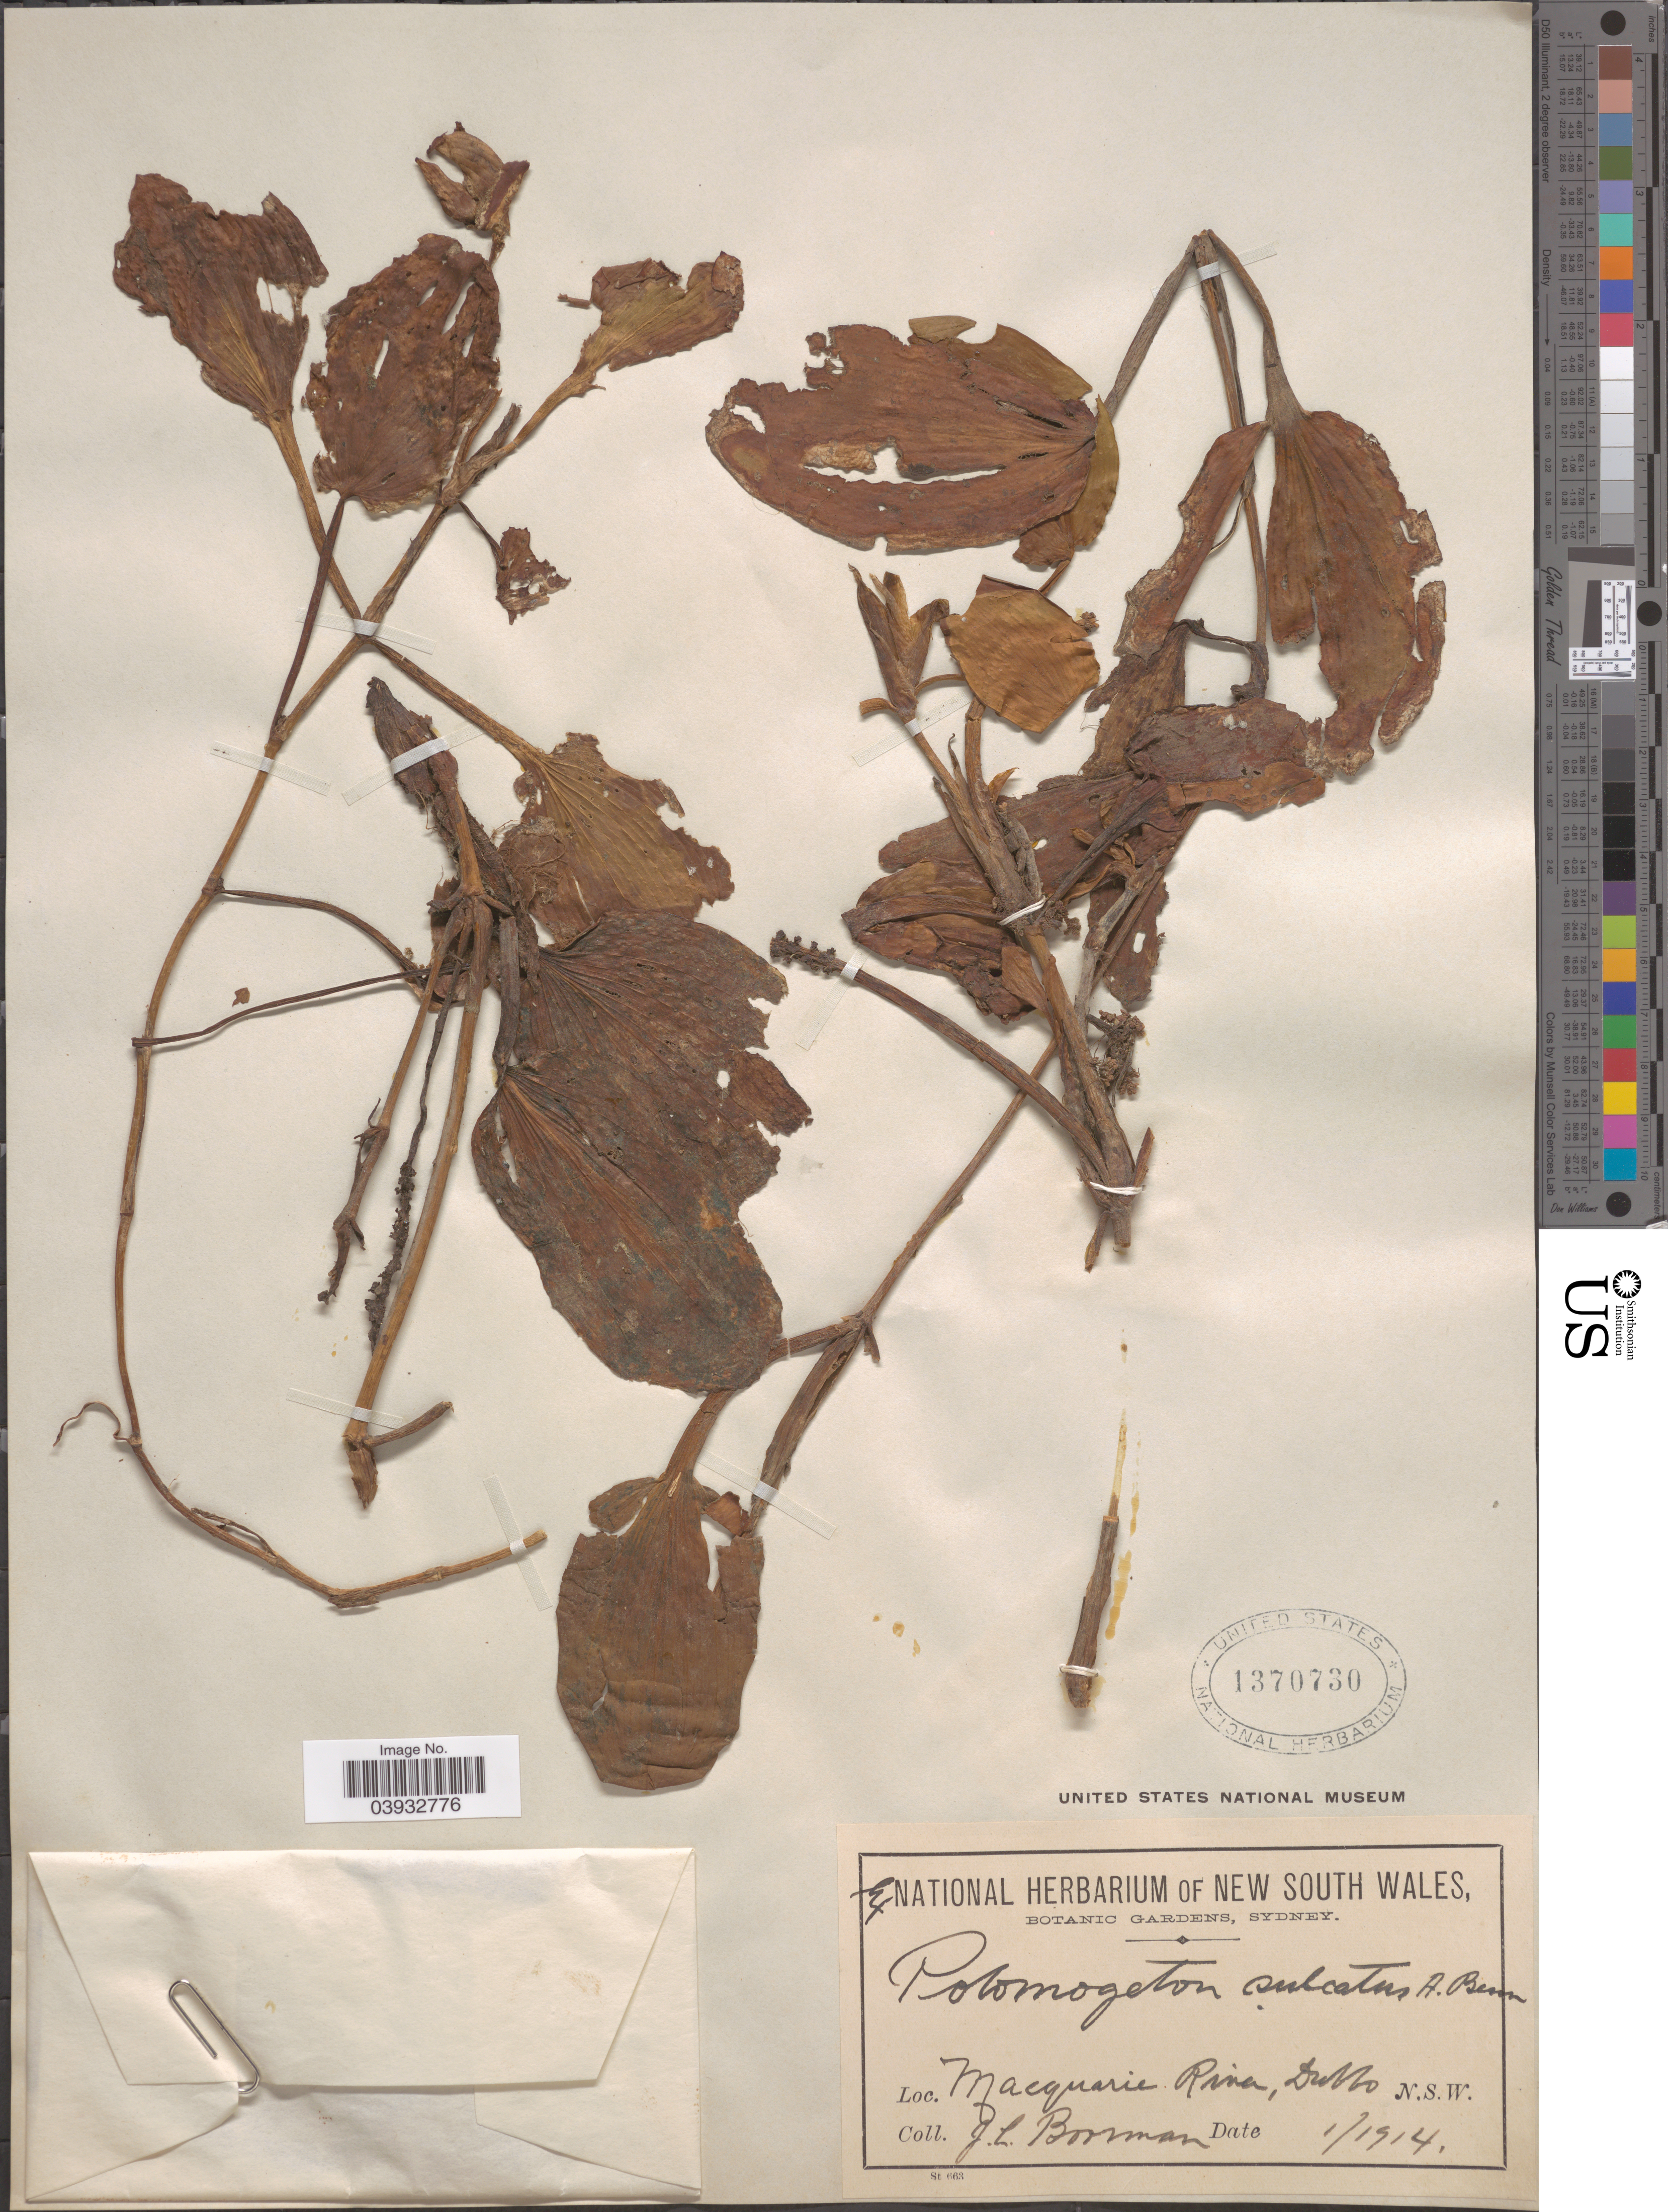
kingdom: Plantae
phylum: Tracheophyta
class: Liliopsida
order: Alismatales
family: Potamogetonaceae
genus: Potamogeton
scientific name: Potamogeton sulcatus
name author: A. Benn.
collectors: J. Boorman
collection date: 1914-01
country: Australia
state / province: New South Wales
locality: Macquarie River, Dubbo.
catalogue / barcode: US 1370730